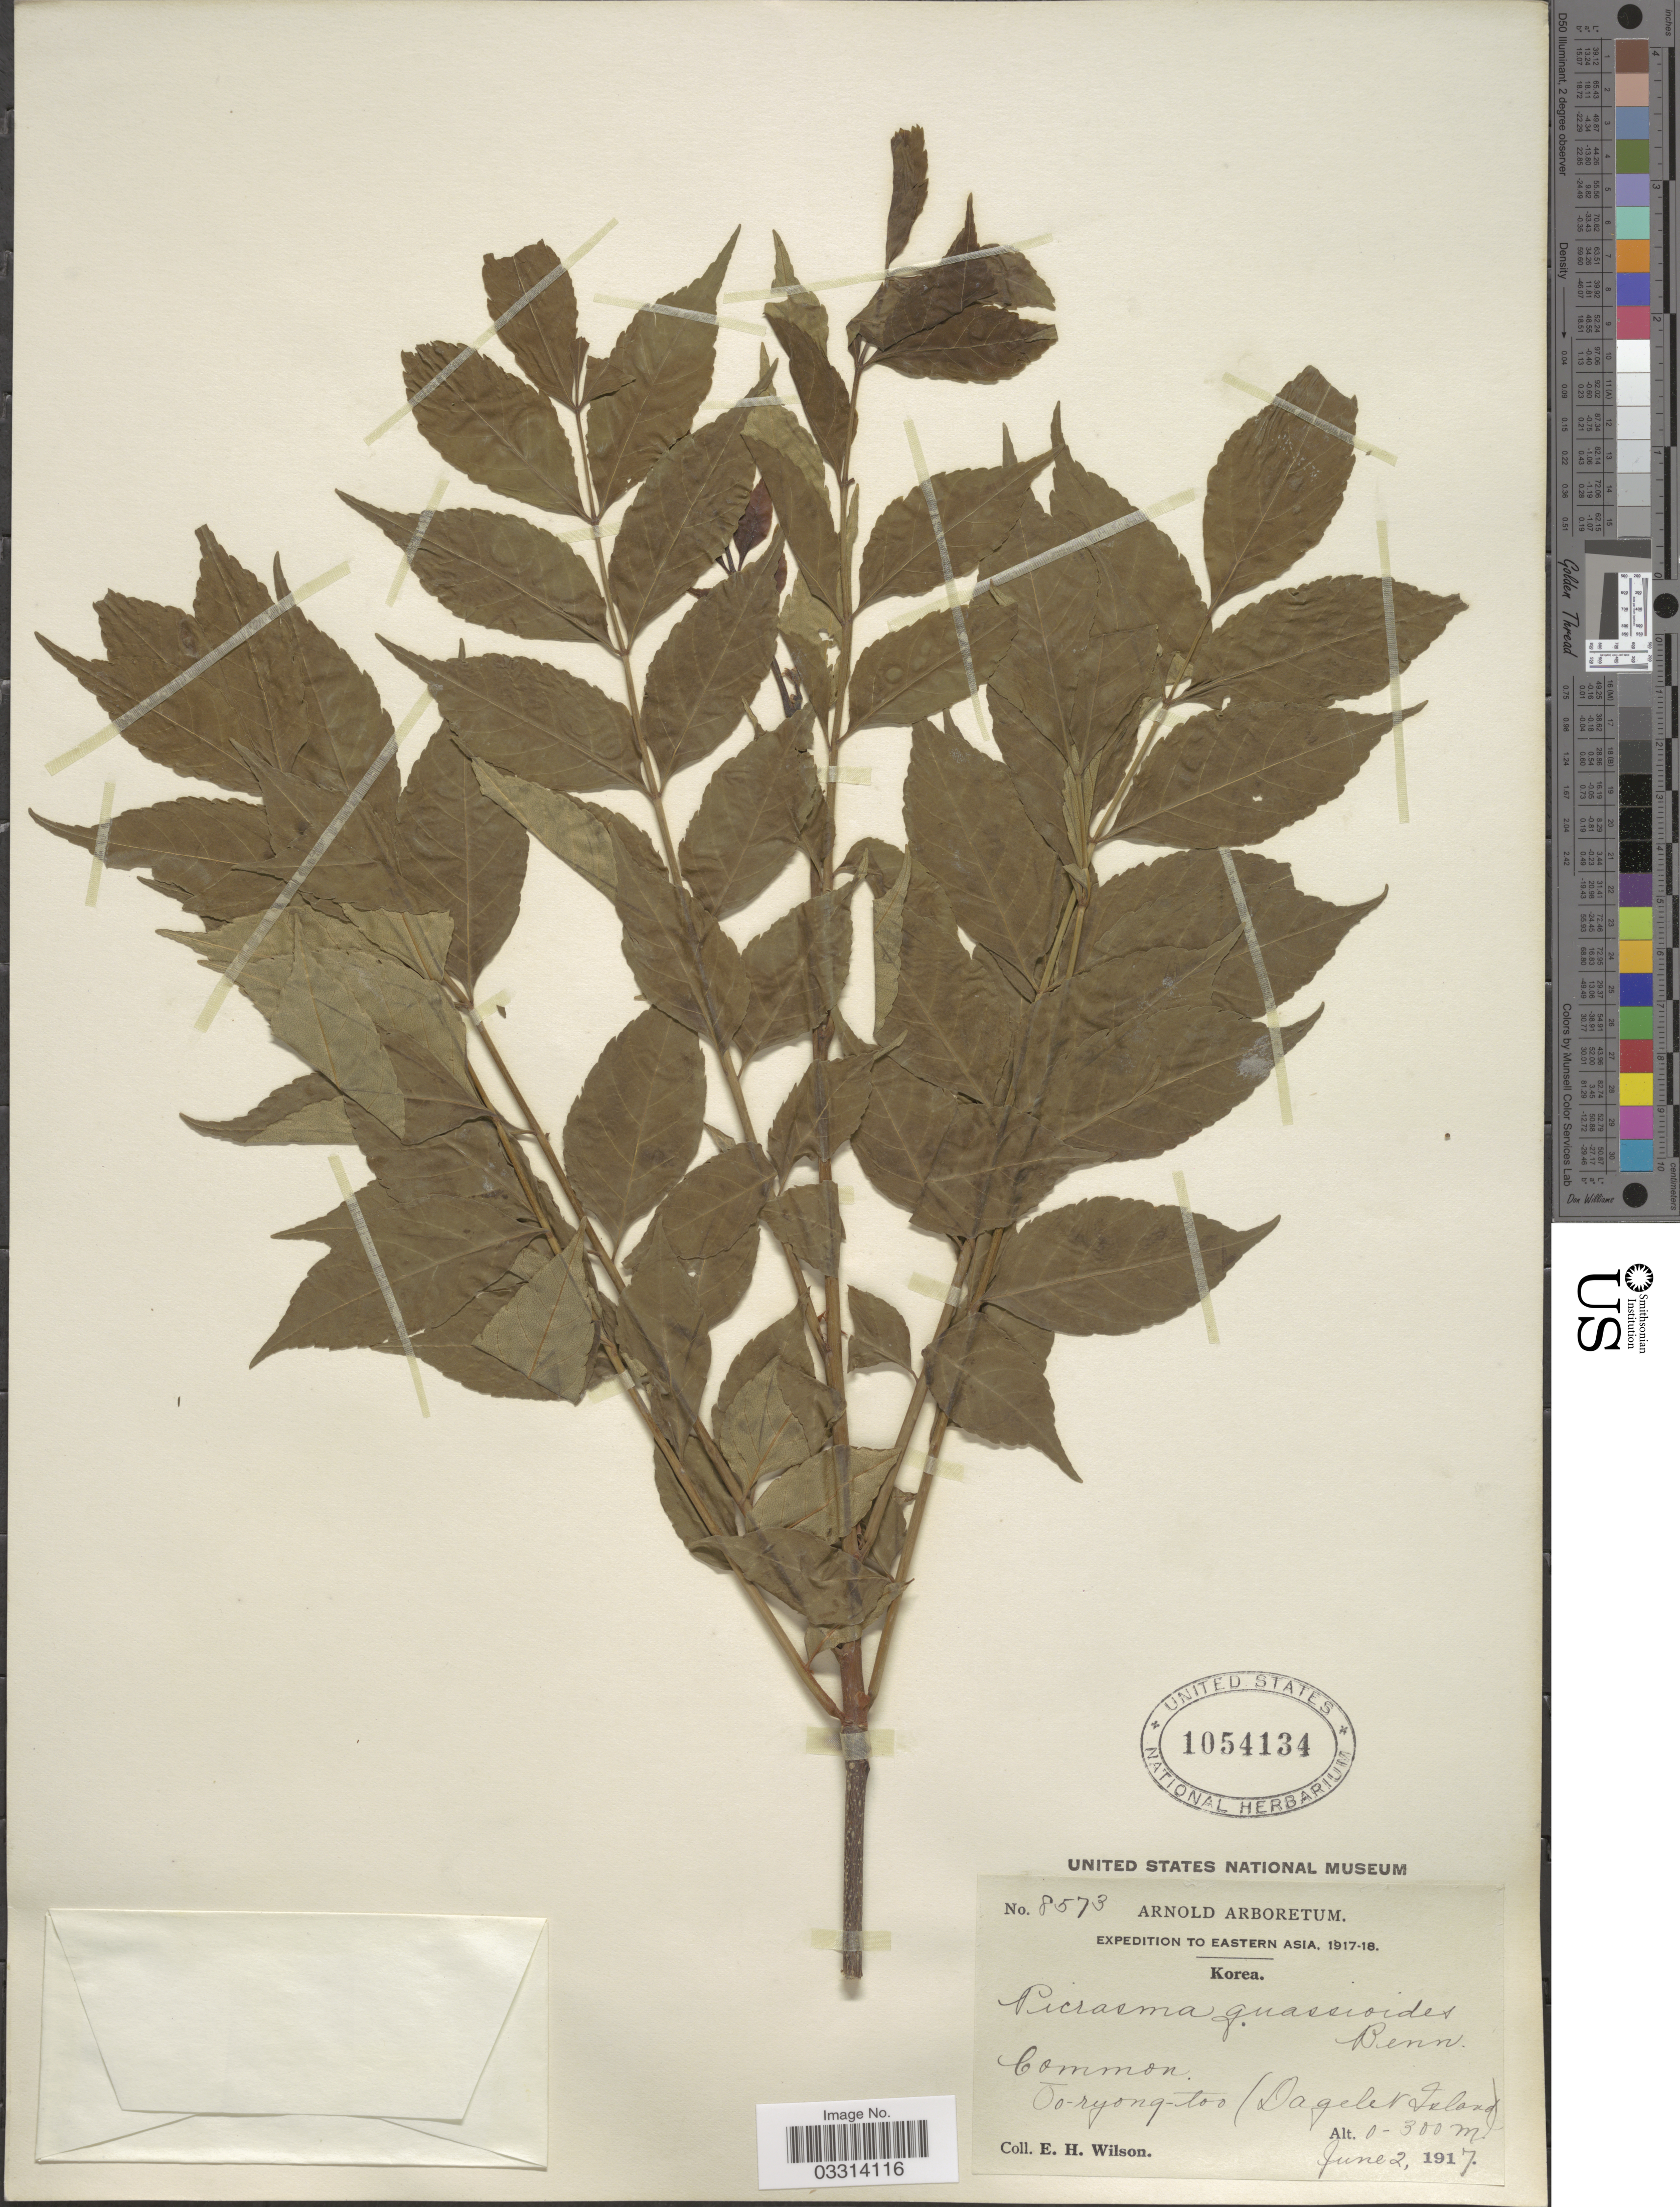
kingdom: Plantae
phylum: Tracheophyta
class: Magnoliopsida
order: Sapindales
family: Simaroubaceae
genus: Picrasma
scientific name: Picrasma quassioides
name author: (D. Don) Benn.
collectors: E. Wilson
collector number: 8573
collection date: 1917-06-02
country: South Korea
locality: Eastern Asia. Oo-ryong-too (Dagelet Island).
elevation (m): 0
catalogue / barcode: US 1054134